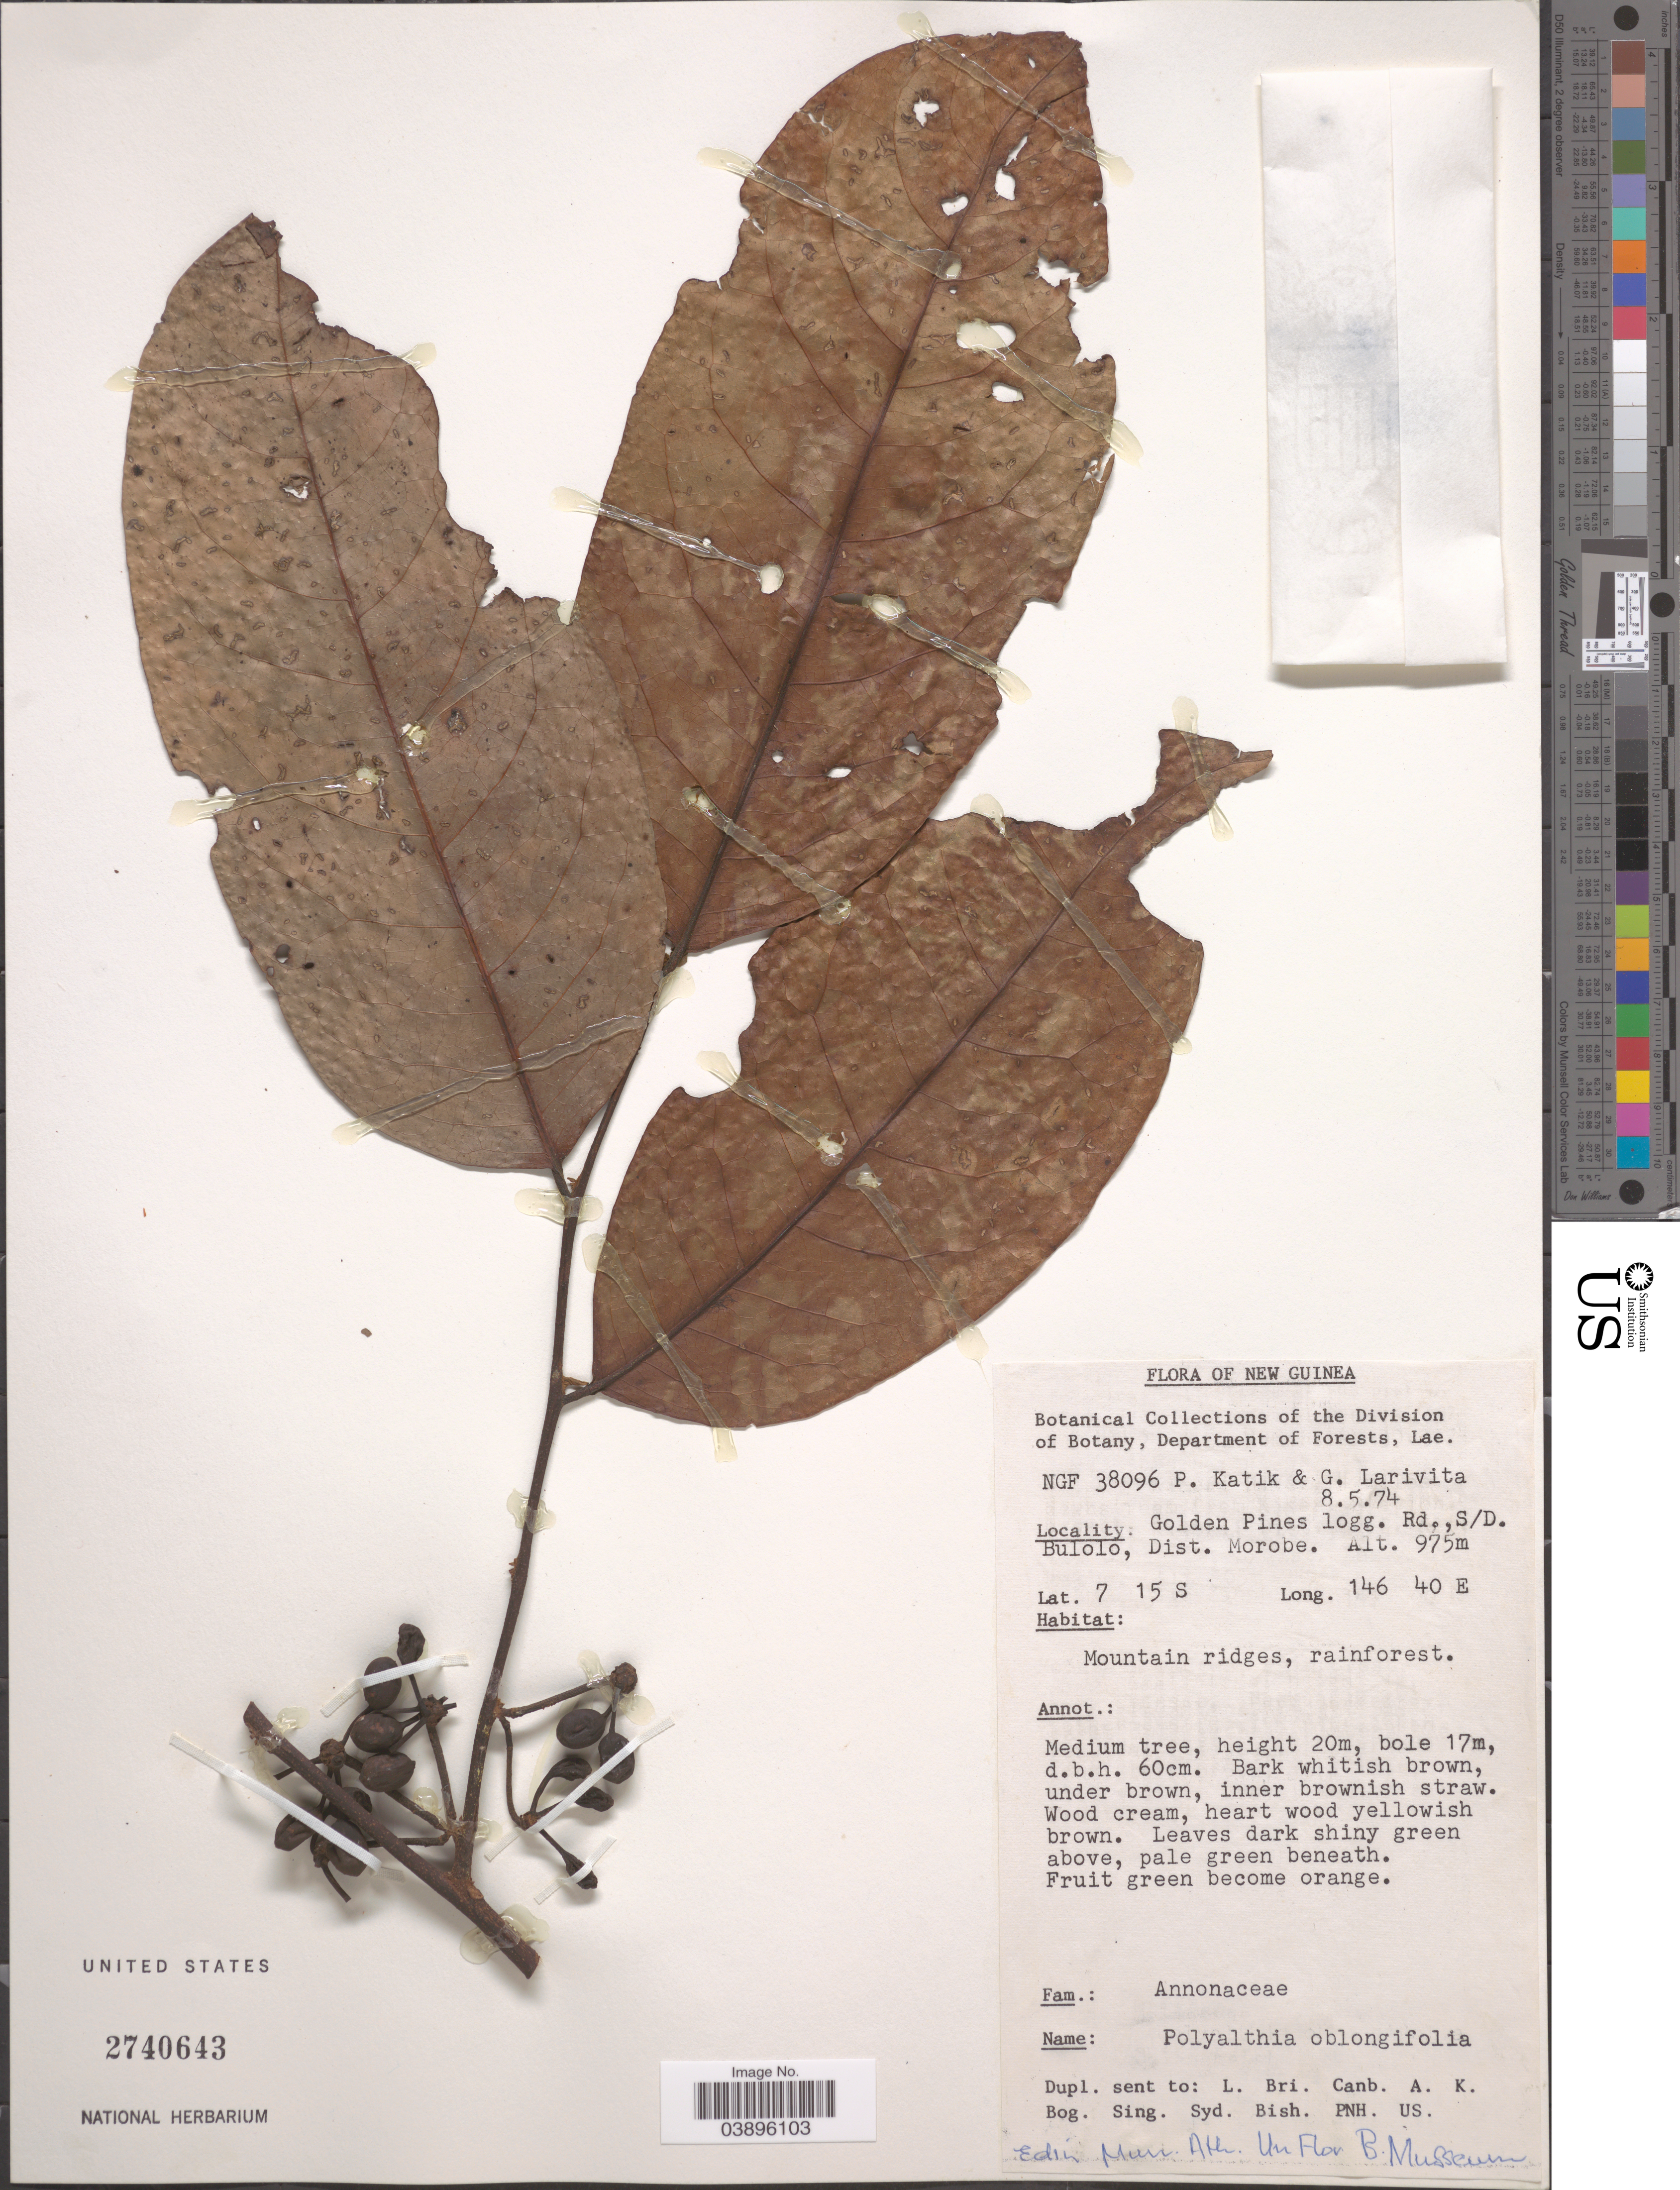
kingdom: Plantae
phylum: Tracheophyta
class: Magnoliopsida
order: Magnoliales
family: Annonaceae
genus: Monoon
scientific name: Monoon oblongifolium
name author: (C.B. Rob.) R.M.K. Saunders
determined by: Wagner, W. L., (BOT), Smithsonian Institution - National Museum of Natural History (UNITED STATES)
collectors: P. Katik & G. Larivita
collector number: NGF 38096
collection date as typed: Transcribed d/m/y: 8/5/74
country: Papua New Guinea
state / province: Morobe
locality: New Guinea. Golden Pines logg. Rd., S/D. Bulolo, Dist. Morobe. Mountain ridges.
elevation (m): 975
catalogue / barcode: US 2740643